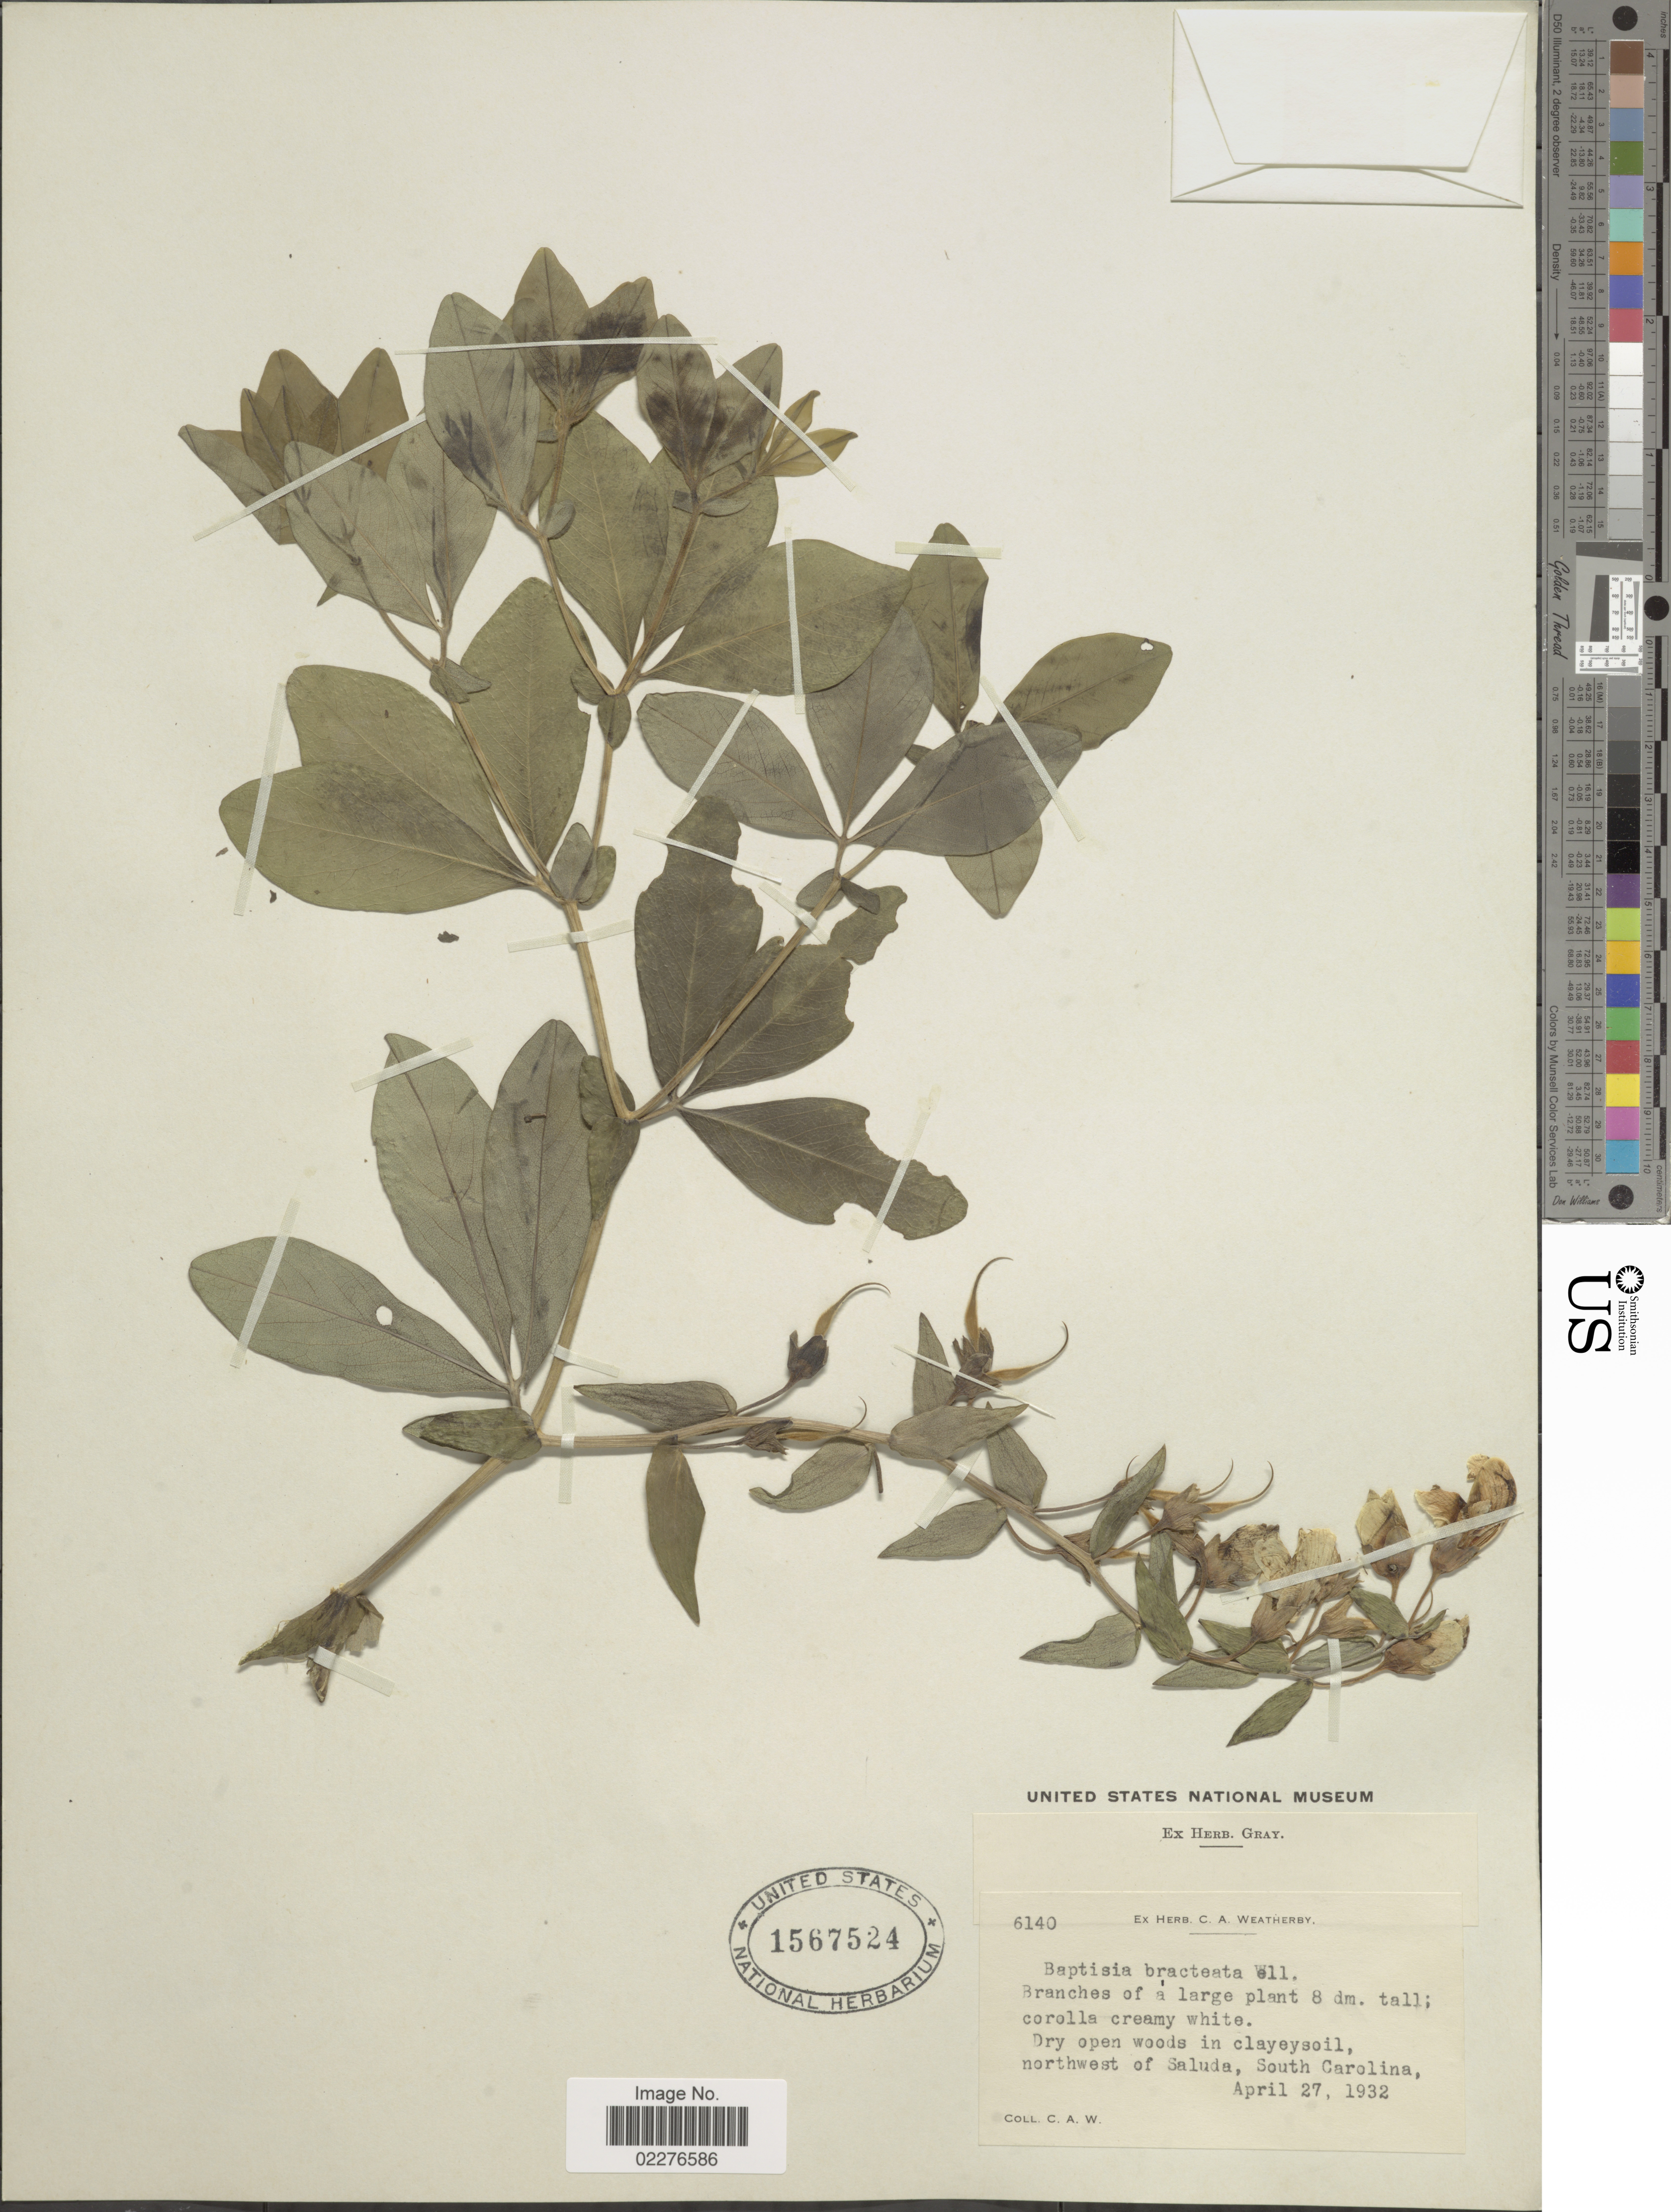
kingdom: Plantae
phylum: Tracheophyta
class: Magnoliopsida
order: Fabales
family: Fabaceae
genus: Baptisia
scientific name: Baptisia bracteata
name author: Muhl. ex Elliot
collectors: C. A. Weatherby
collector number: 6140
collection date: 1932-04-27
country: United States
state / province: South Carolina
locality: Dry open woods in clayeysoil, northwest of Saluda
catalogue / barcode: US 1567524